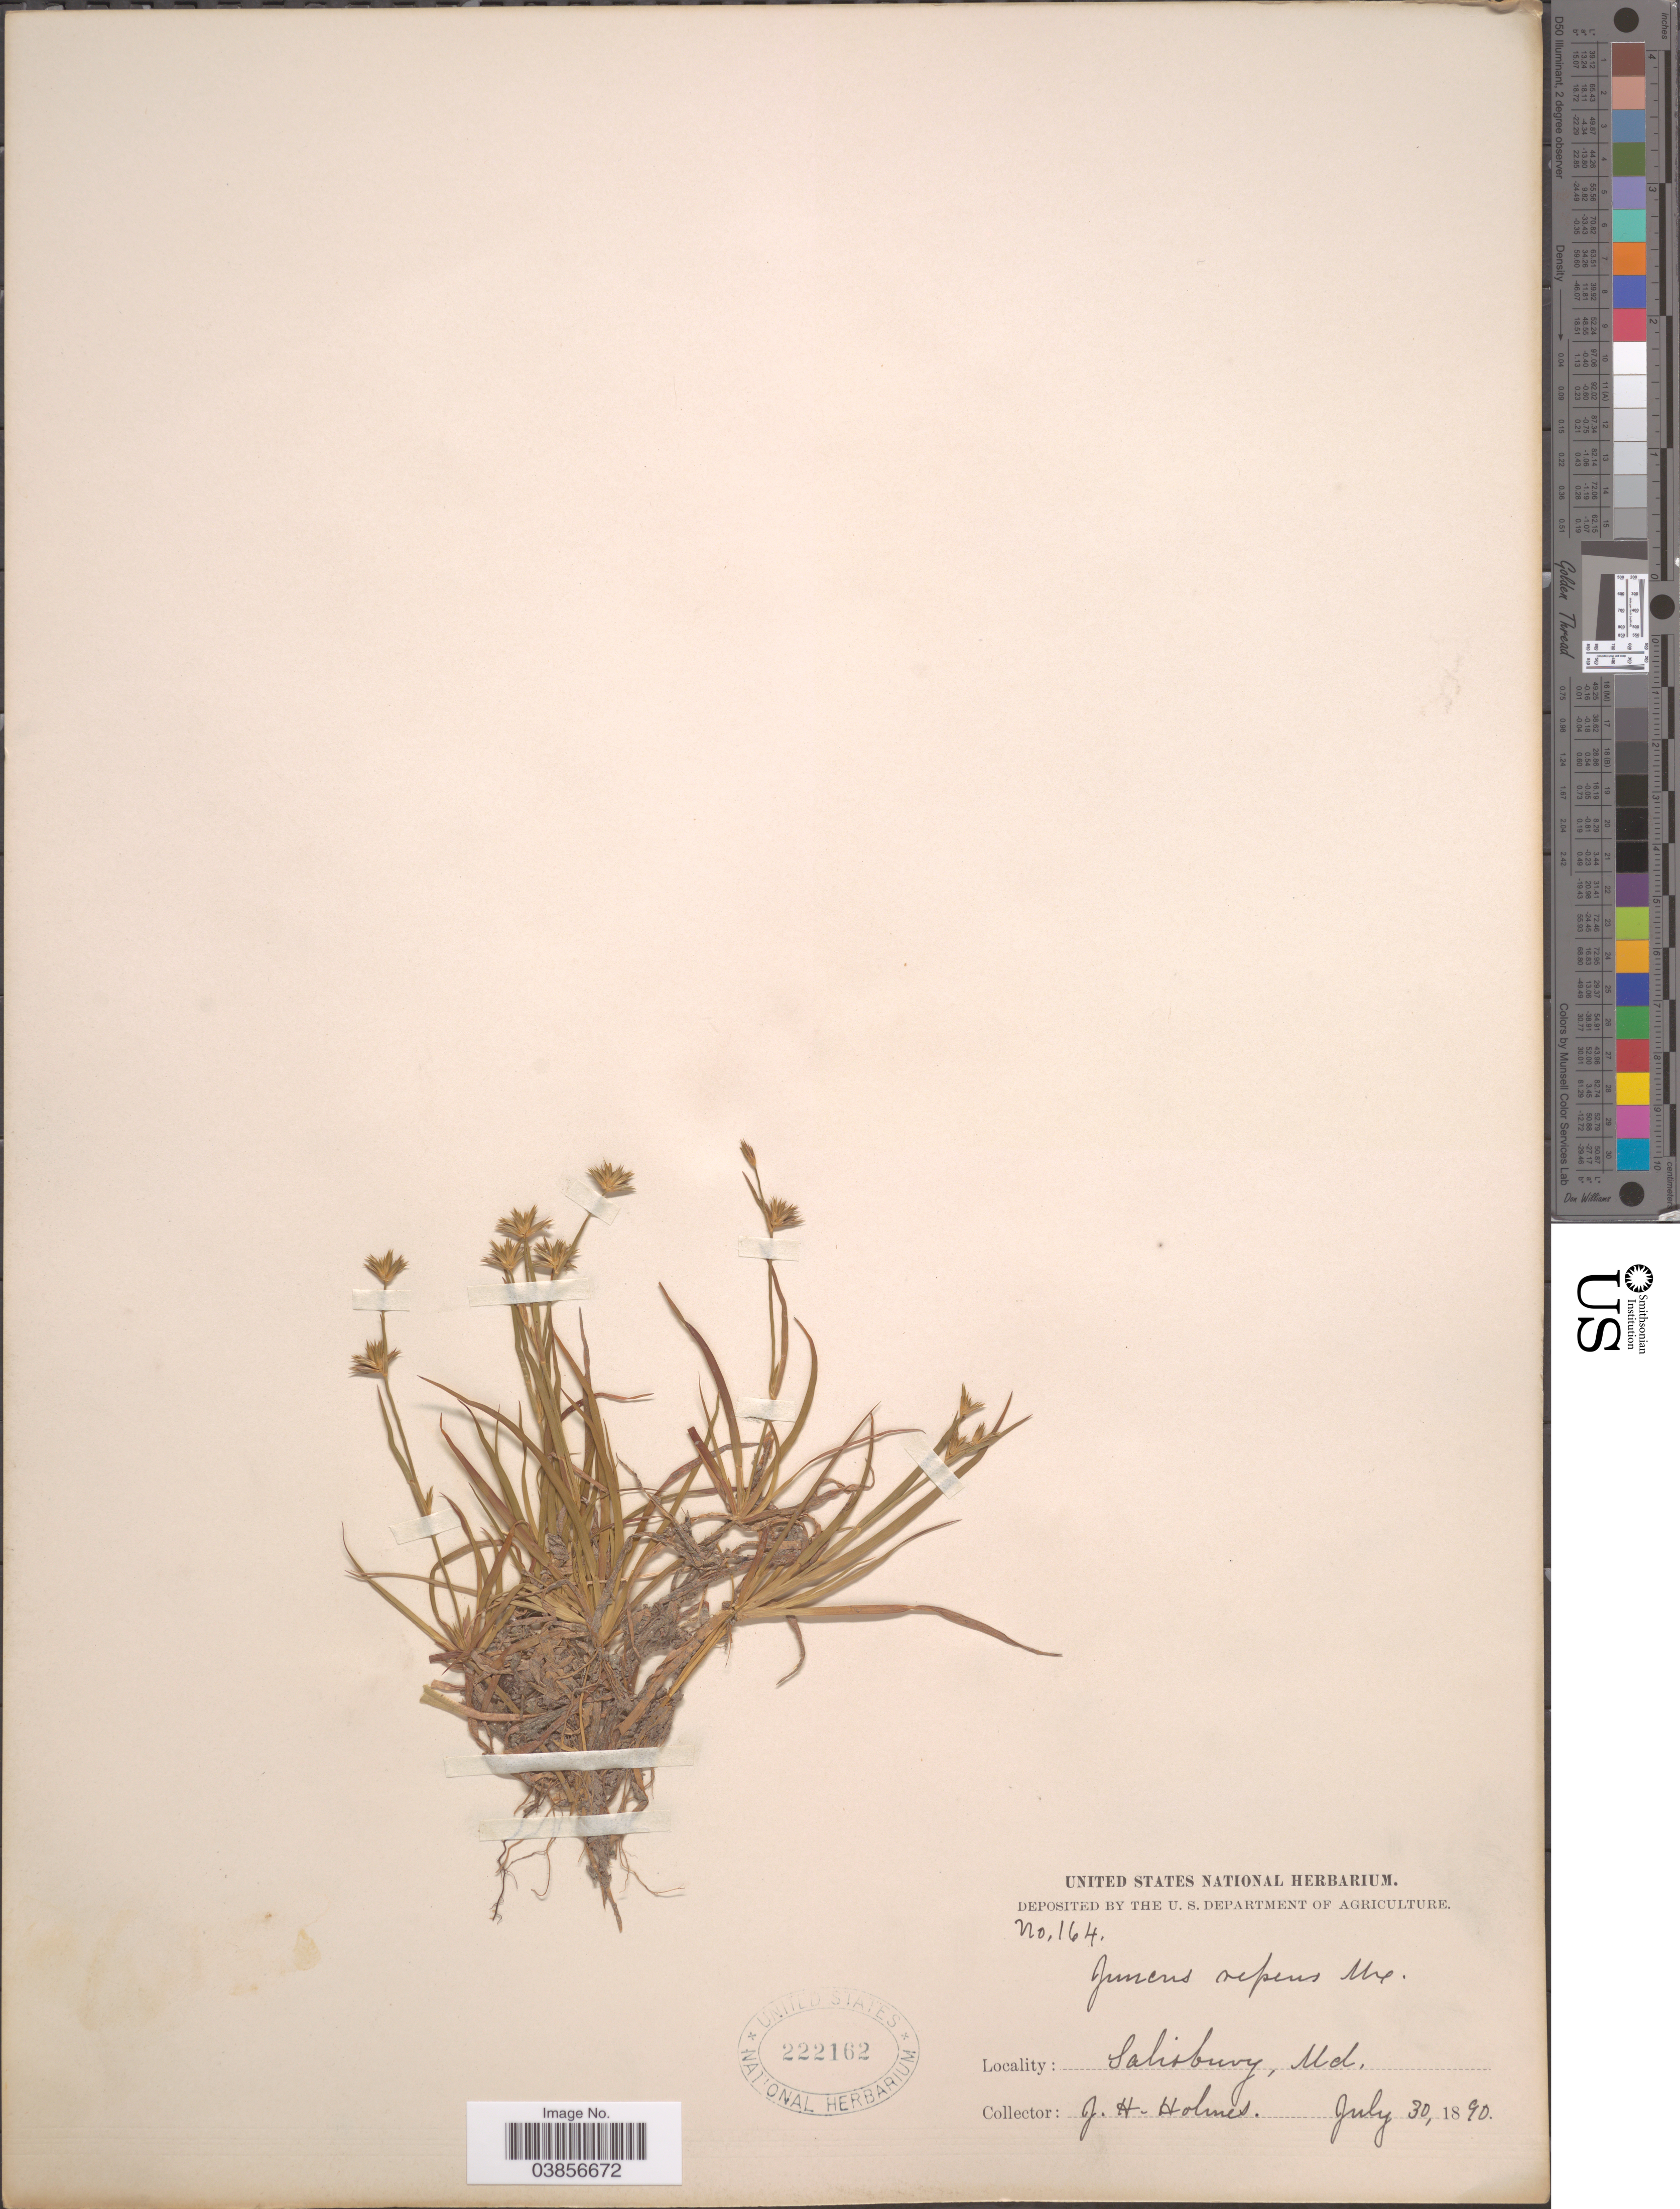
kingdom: Plantae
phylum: Tracheophyta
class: Liliopsida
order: Poales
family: Juncaceae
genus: Juncus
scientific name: Juncus repens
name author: Michx.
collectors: J. Holmes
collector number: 164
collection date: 1890-07-30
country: United States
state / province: Maryland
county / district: Wicomico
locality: Salisbury.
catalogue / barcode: US 222162